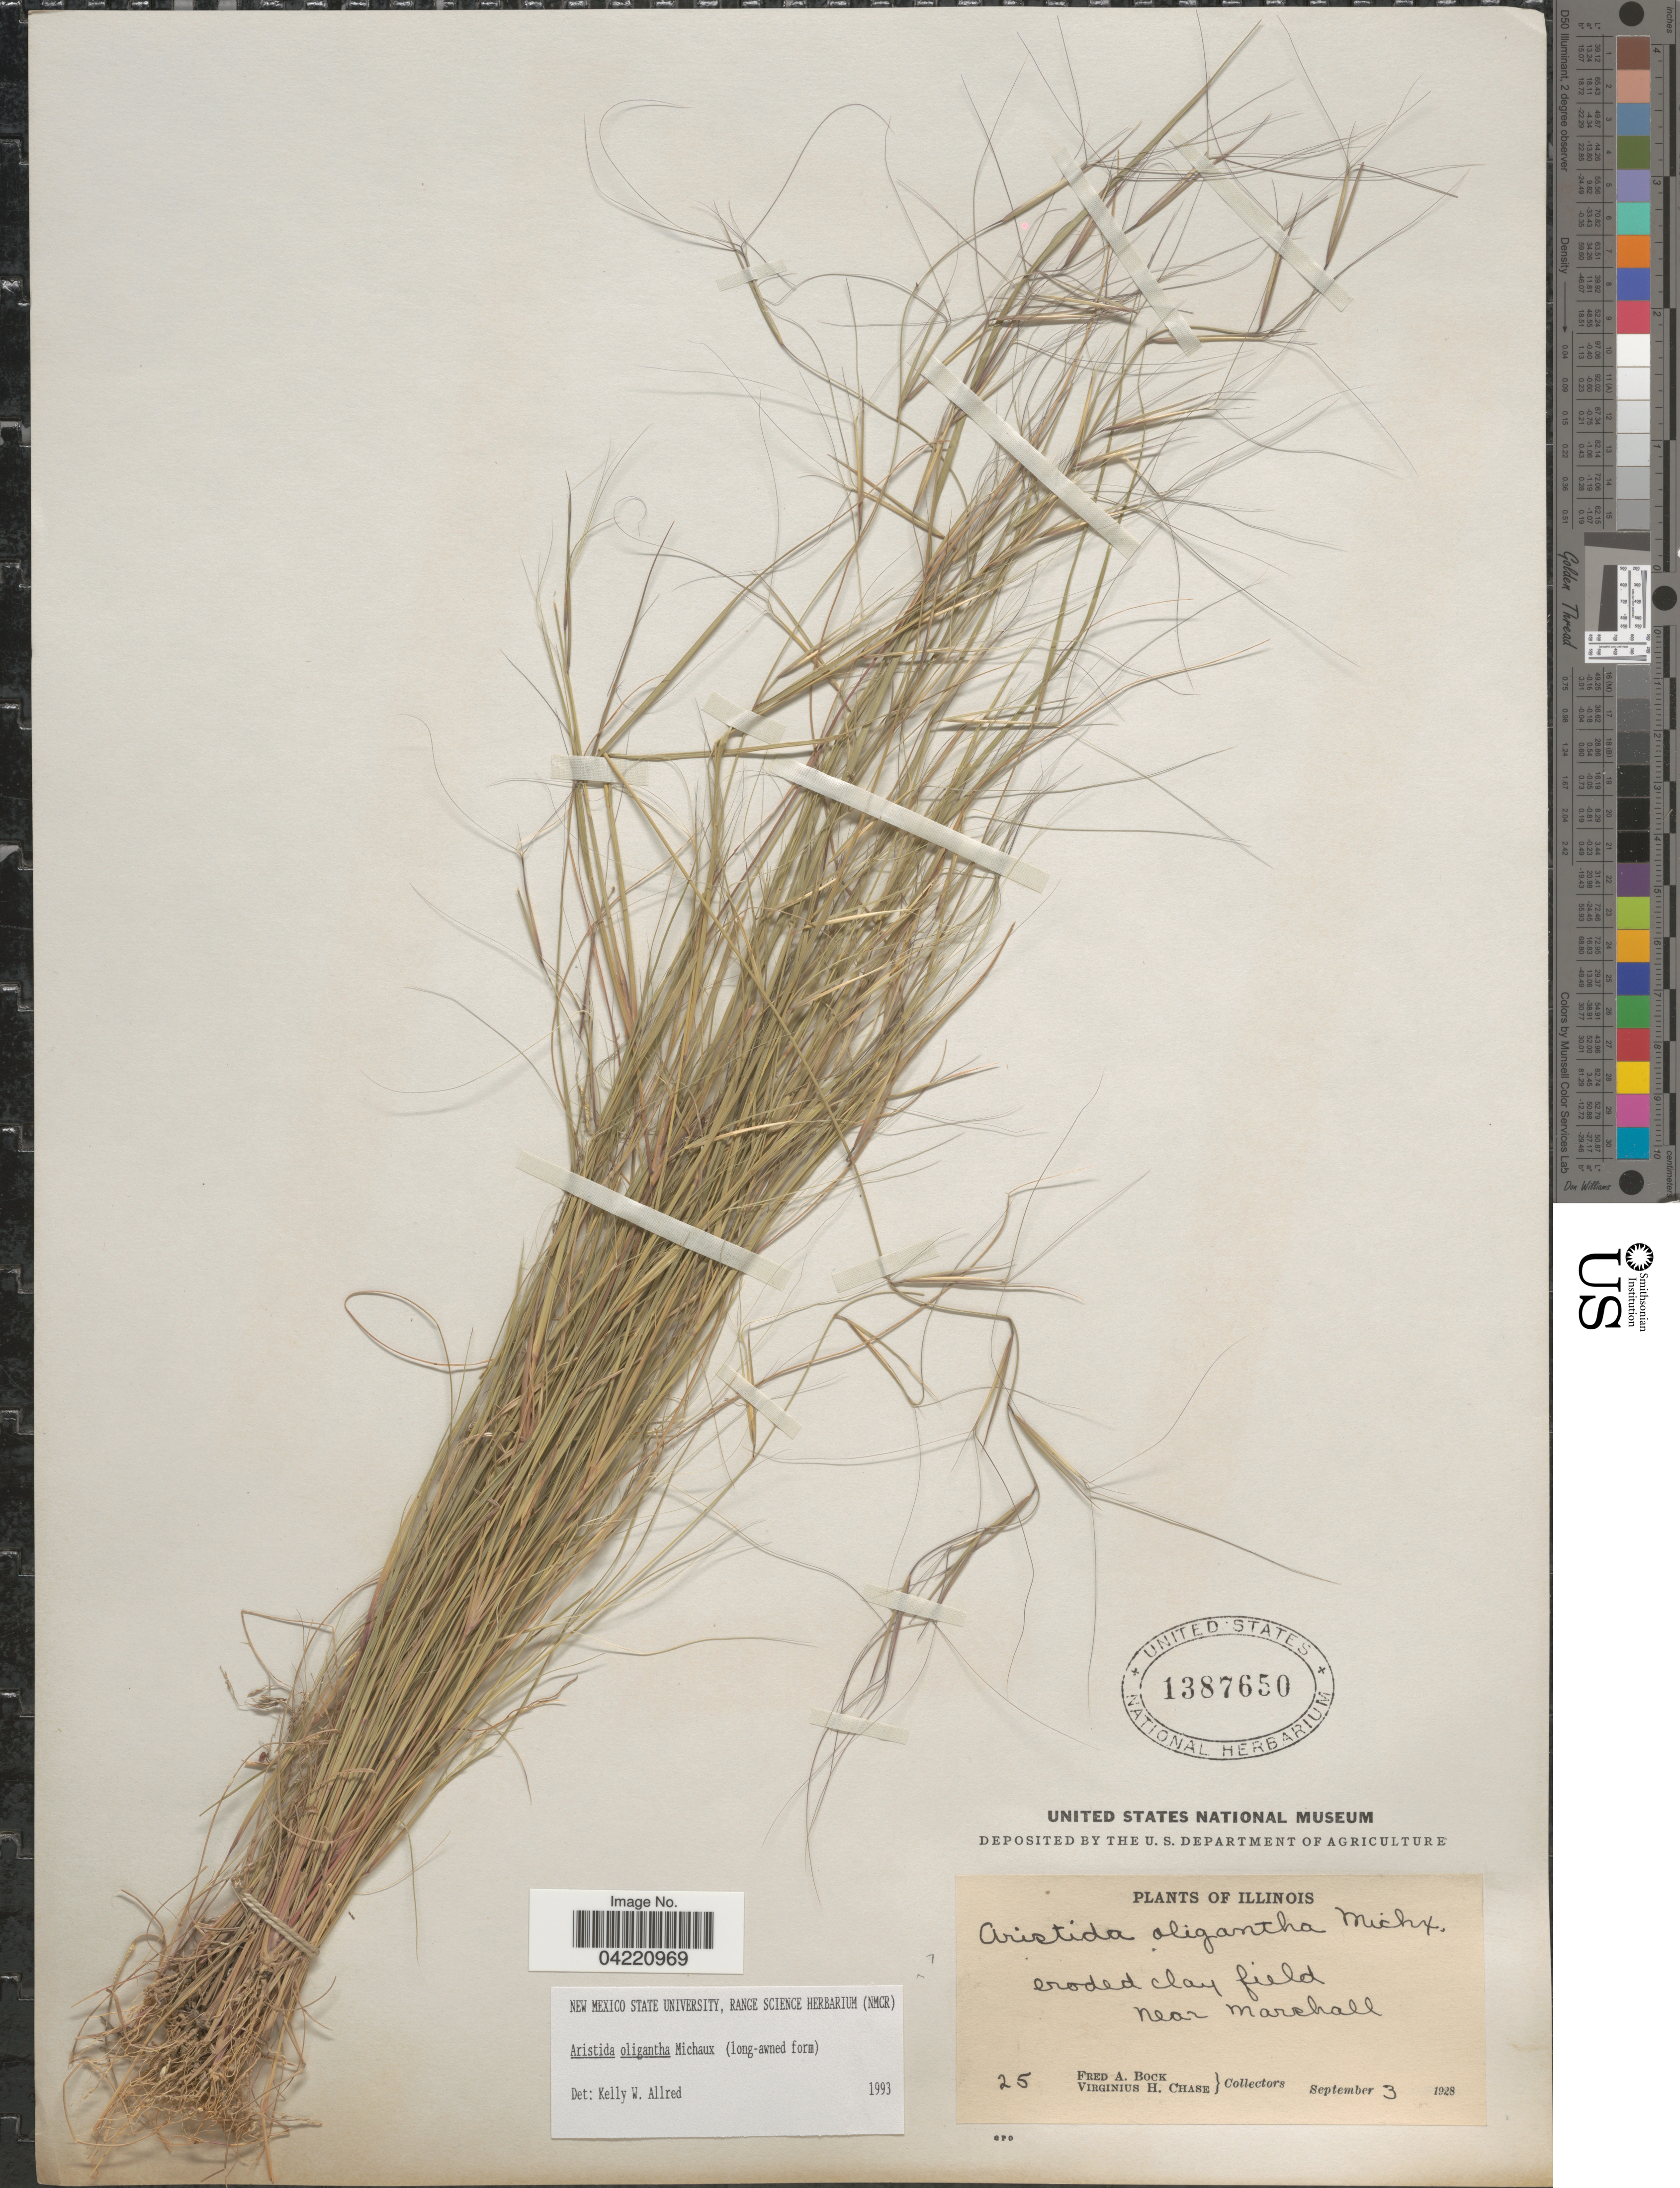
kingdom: Plantae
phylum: Tracheophyta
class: Liliopsida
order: Poales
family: Poaceae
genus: Aristida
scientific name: Aristida oligantha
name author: Michx.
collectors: F. Bock & V. H. Chase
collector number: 25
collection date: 1928-09-03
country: United States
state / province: Illinois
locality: Eroded clay field near Marshall.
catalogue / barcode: US 1387650